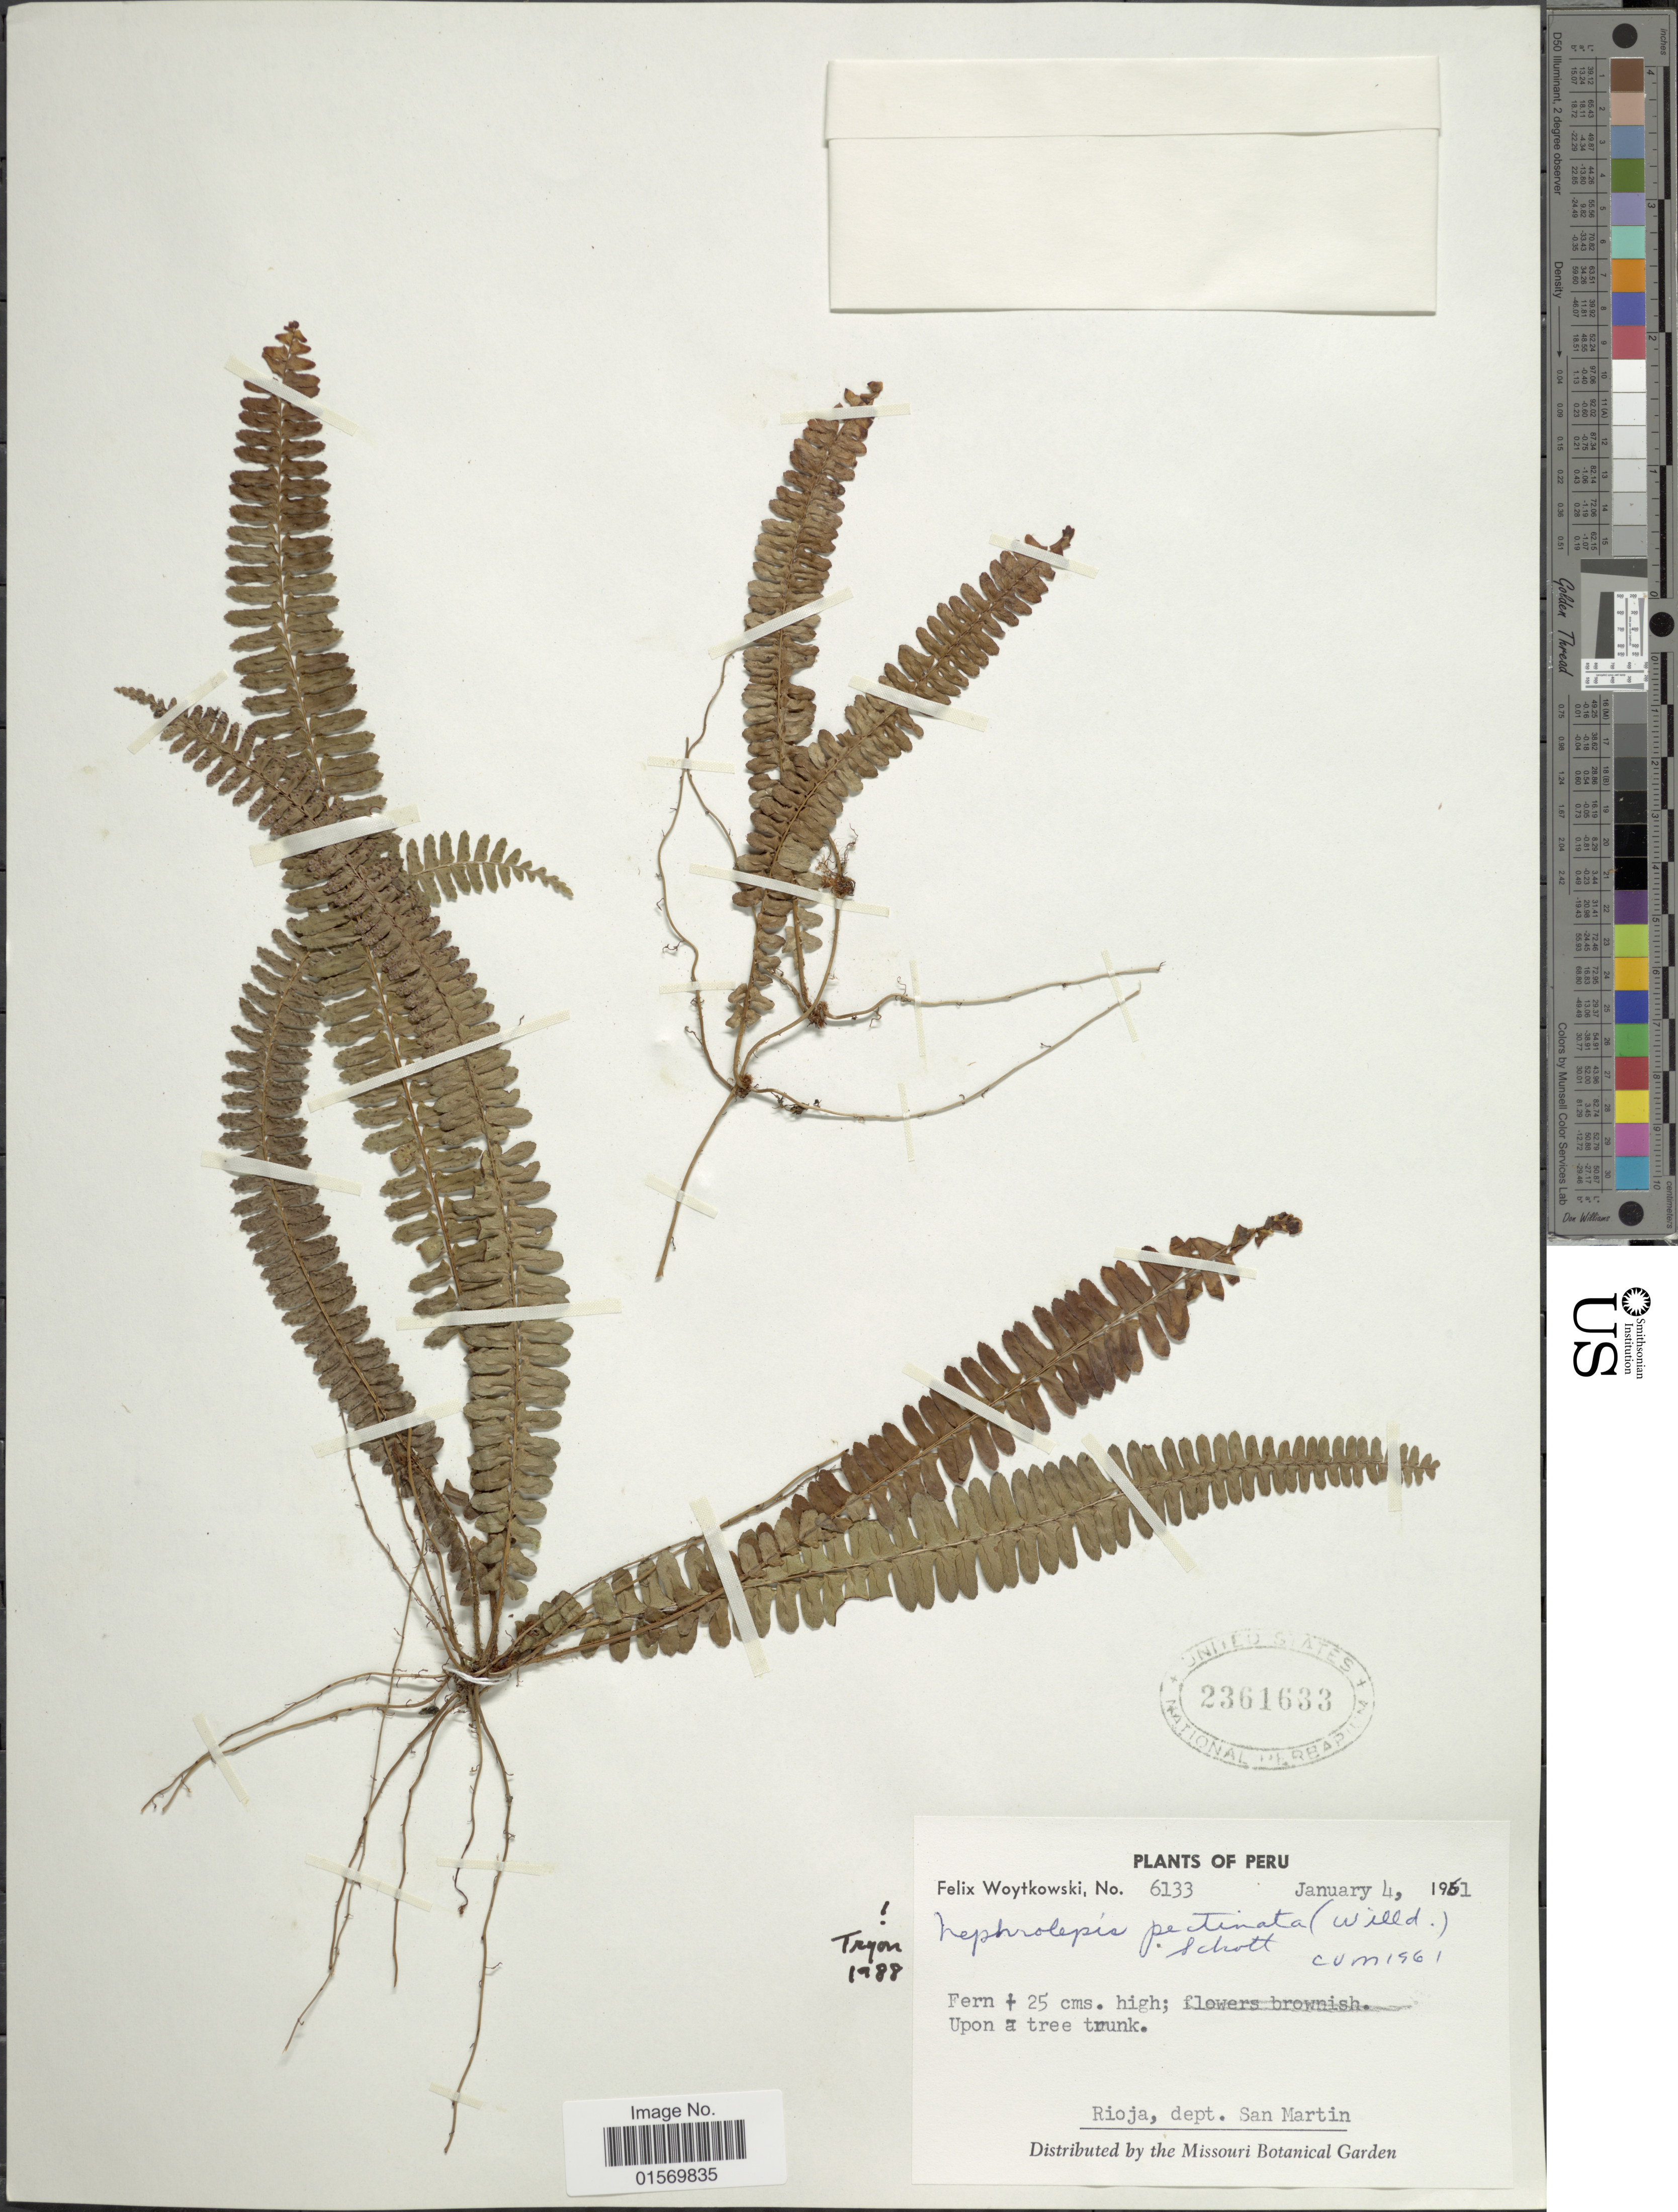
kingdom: Plantae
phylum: Tracheophyta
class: Polypodiopsida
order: Polypodiales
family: Nephrolepidaceae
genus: Nephrolepis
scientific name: Nephrolepis pectinata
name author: (Willd.) Schott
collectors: F. Woytkowski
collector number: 6133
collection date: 1961-01-04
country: Peru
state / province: San Martín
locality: Rioja, upon a tree trunk.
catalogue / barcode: US 2361633